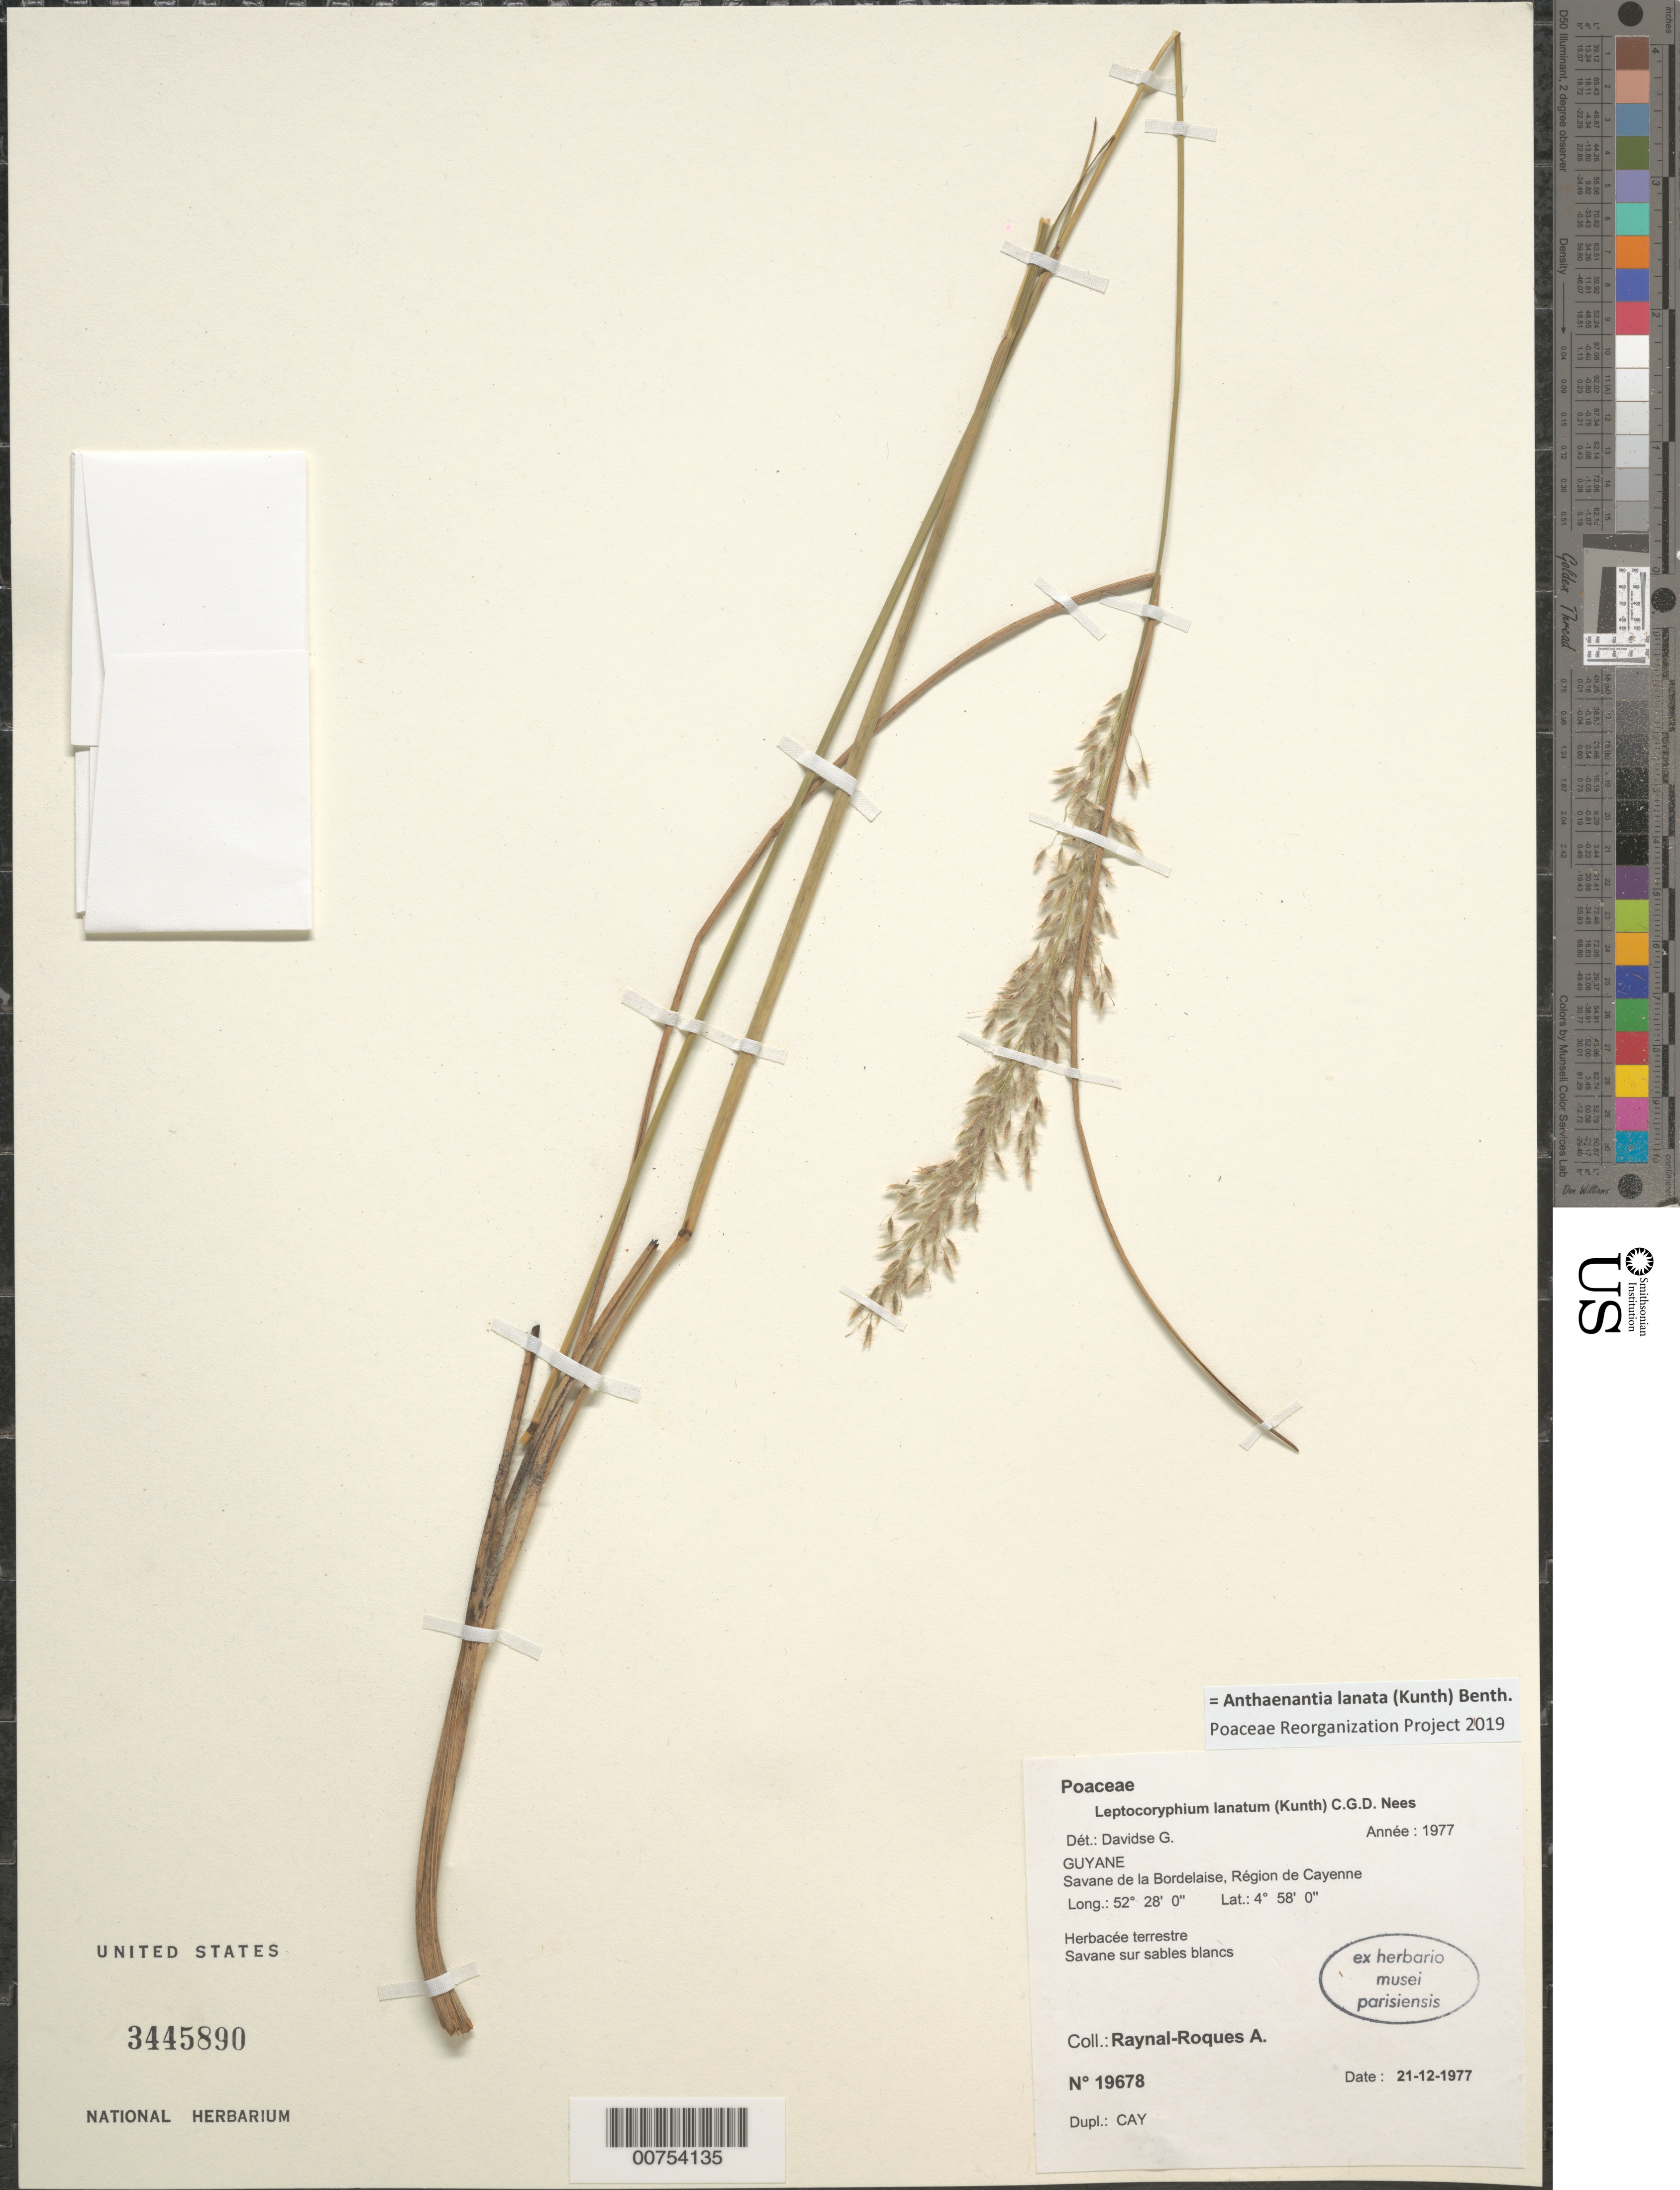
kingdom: Plantae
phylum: Tracheophyta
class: Liliopsida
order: Poales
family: Poaceae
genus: Leptocoryphium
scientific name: Leptocoryphium lanatum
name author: (Kunth) Nees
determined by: Davidse, Gerrit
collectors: A. M. Raynal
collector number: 19678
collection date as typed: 21-Dec-77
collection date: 1977-12-21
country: French Guiana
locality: Savane de la Bordelaise, vic. Cayenne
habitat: Savanna on white sand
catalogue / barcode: US 3445890